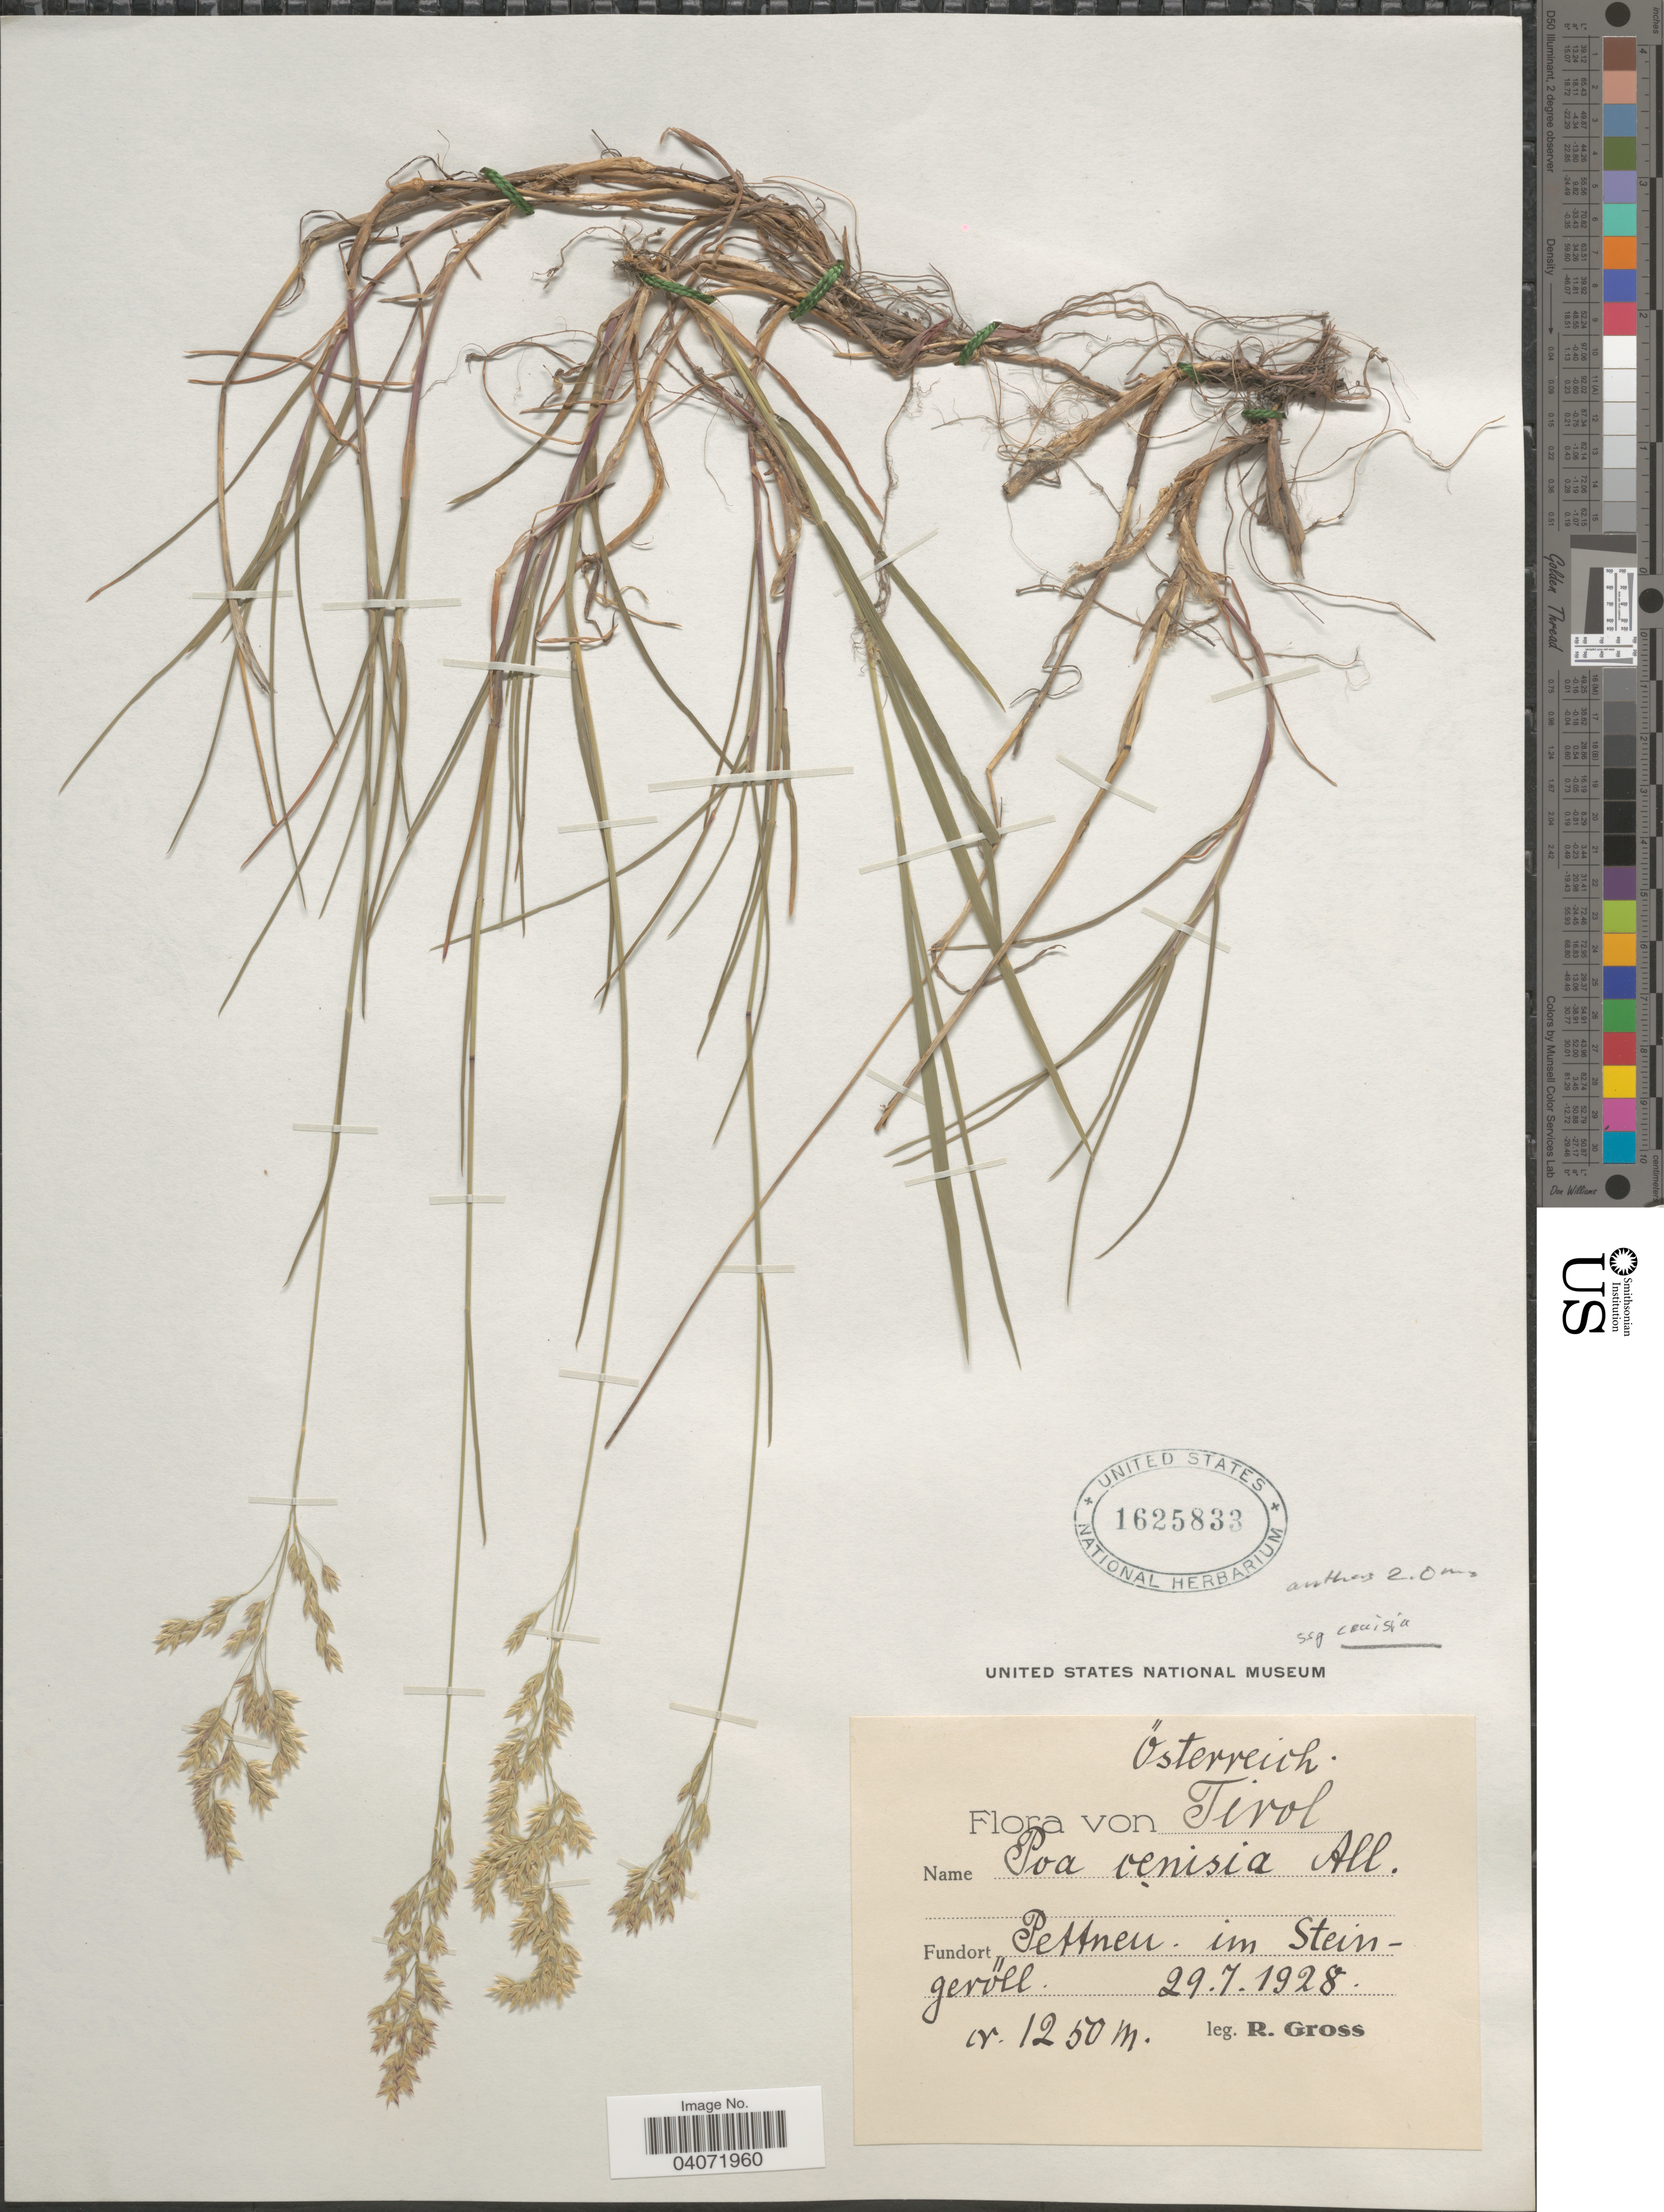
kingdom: Plantae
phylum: Tracheophyta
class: Liliopsida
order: Poales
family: Poaceae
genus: Poa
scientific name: Poa cenisia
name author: All.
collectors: R. Gross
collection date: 1928-07-29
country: Austria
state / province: Tirol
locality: Österreich. Pettneu im Steingeröll.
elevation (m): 1250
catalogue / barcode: US 1625833